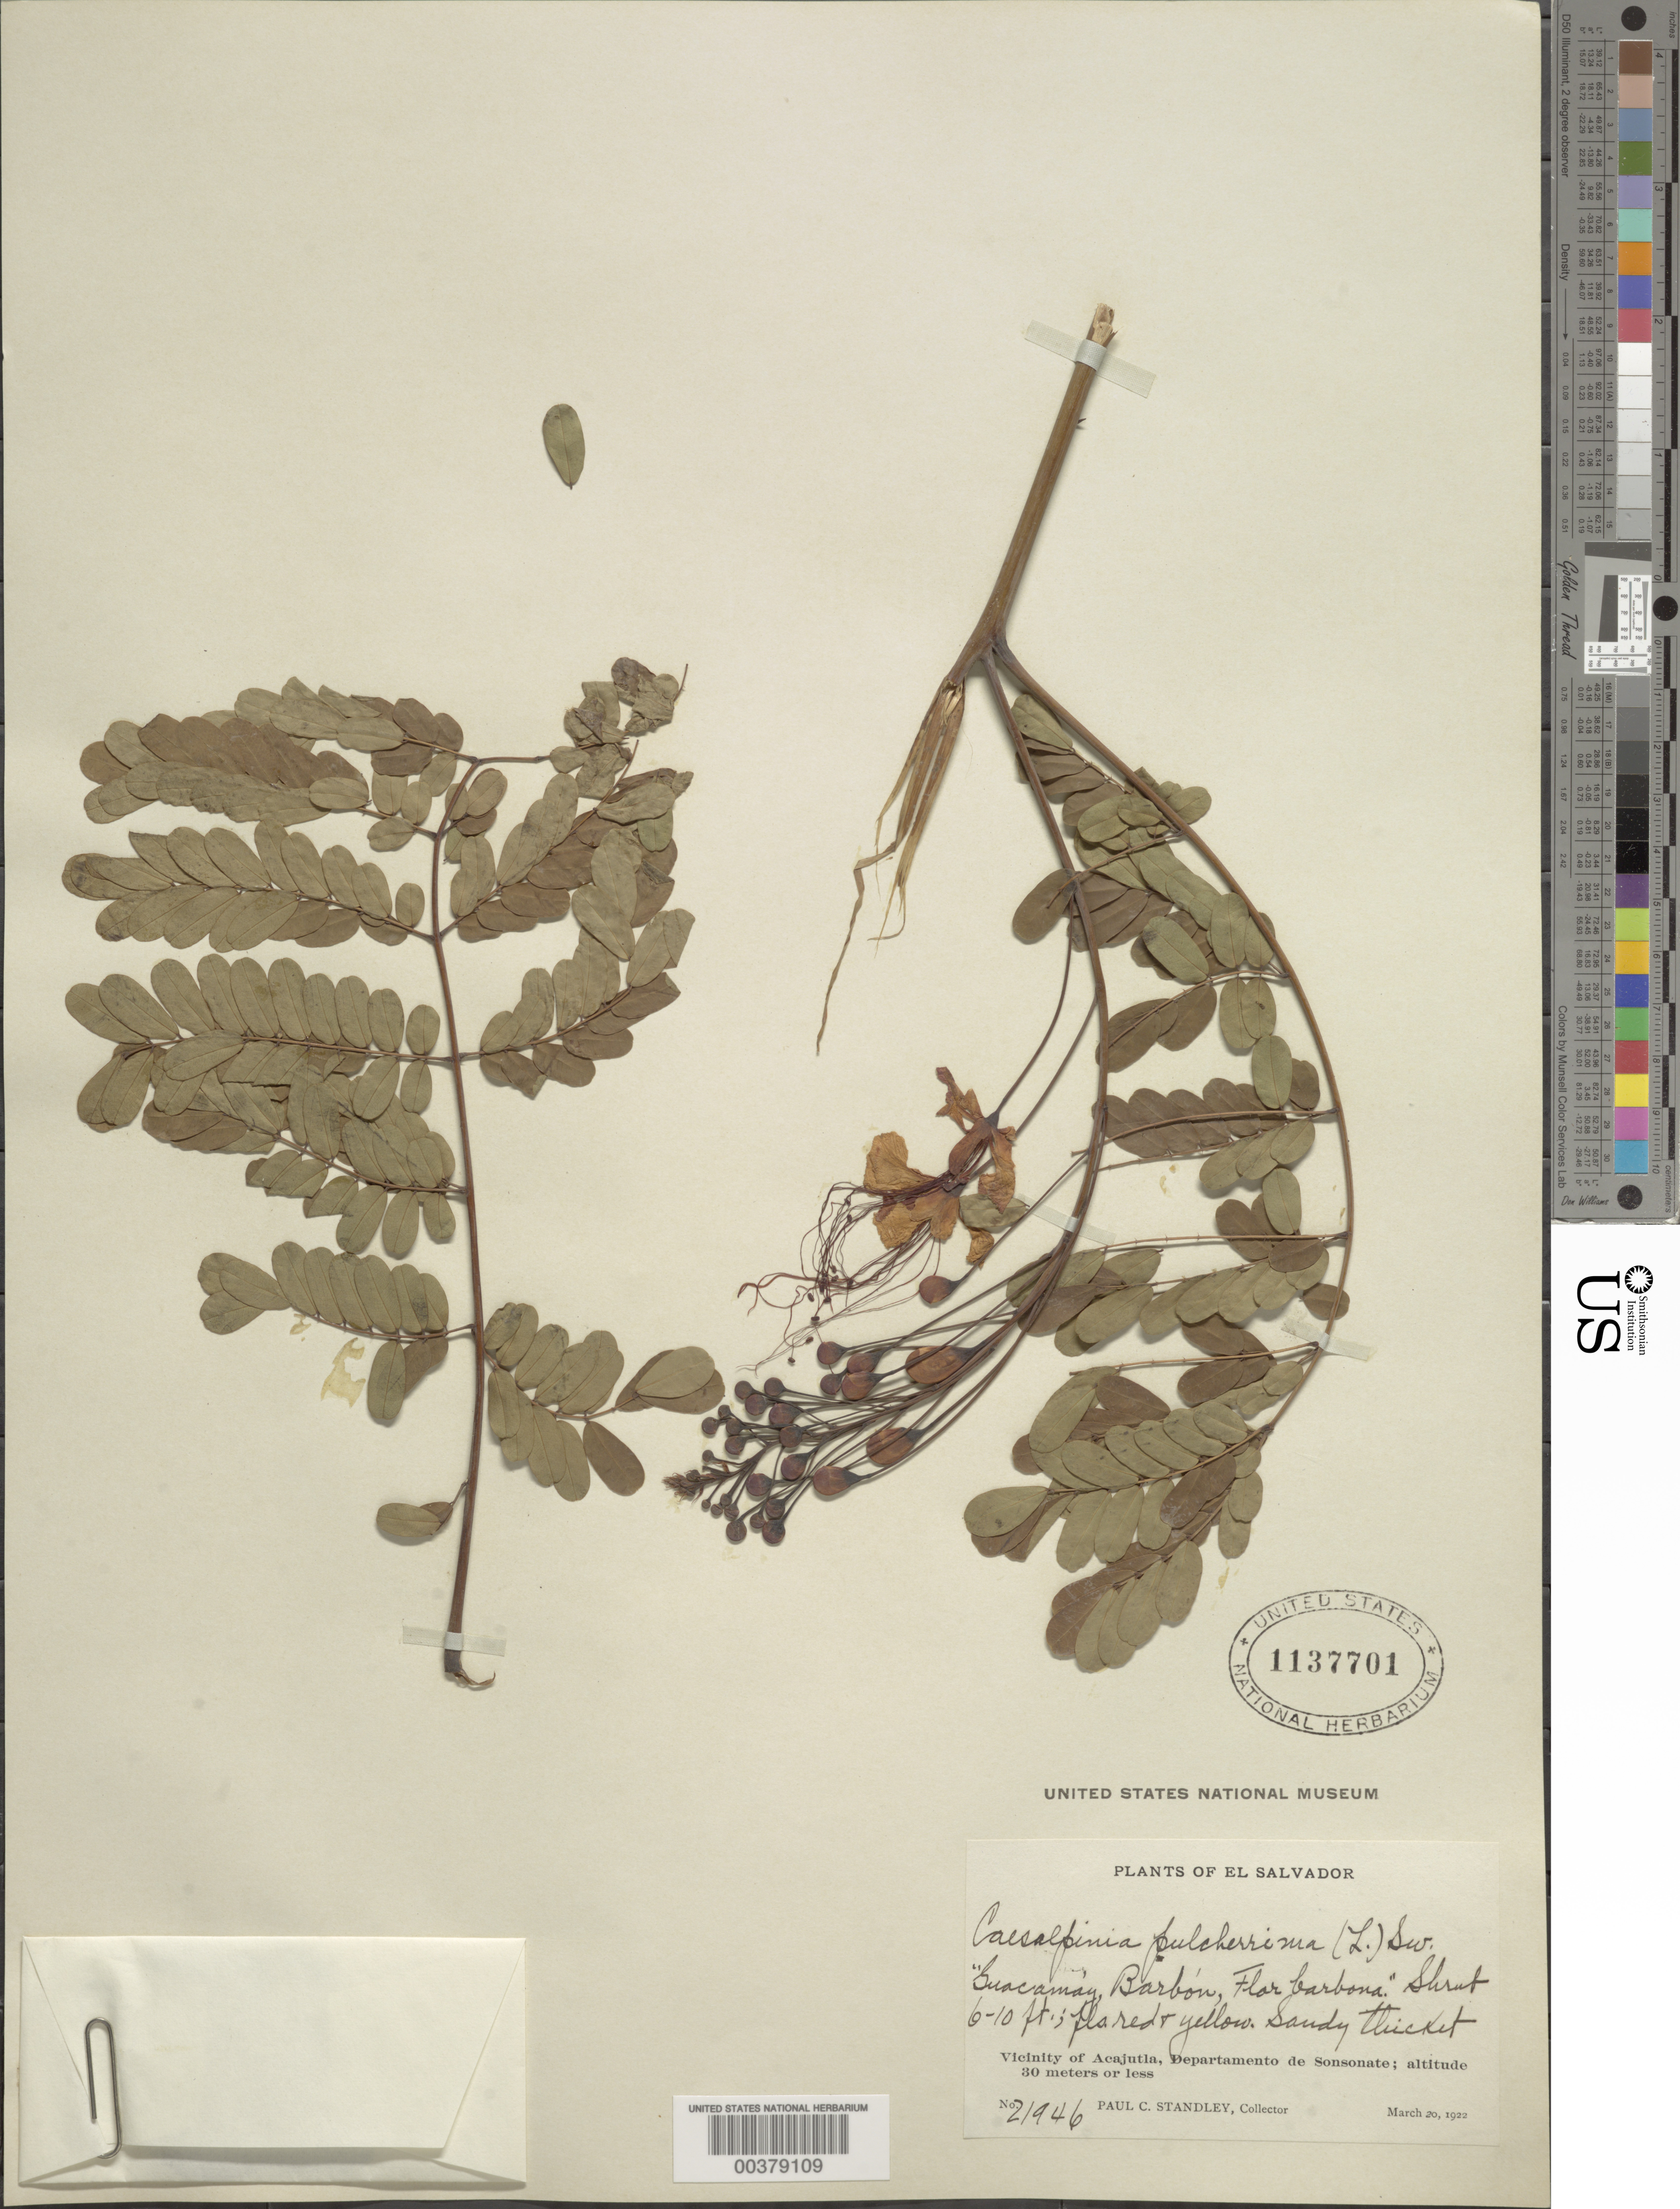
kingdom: Plantae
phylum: Tracheophyta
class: Magnoliopsida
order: Fabales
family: Fabaceae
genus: Caesalpinia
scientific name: Caesalpinia pulcherrima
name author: (L.) Sw.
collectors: P. C. Standley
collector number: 21946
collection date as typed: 20 Mar 1922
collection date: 1922-03-20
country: El Salvador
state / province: Sonsonate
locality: Vicinity of acajutla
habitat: Sandy thicket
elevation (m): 80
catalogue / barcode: US 1137701